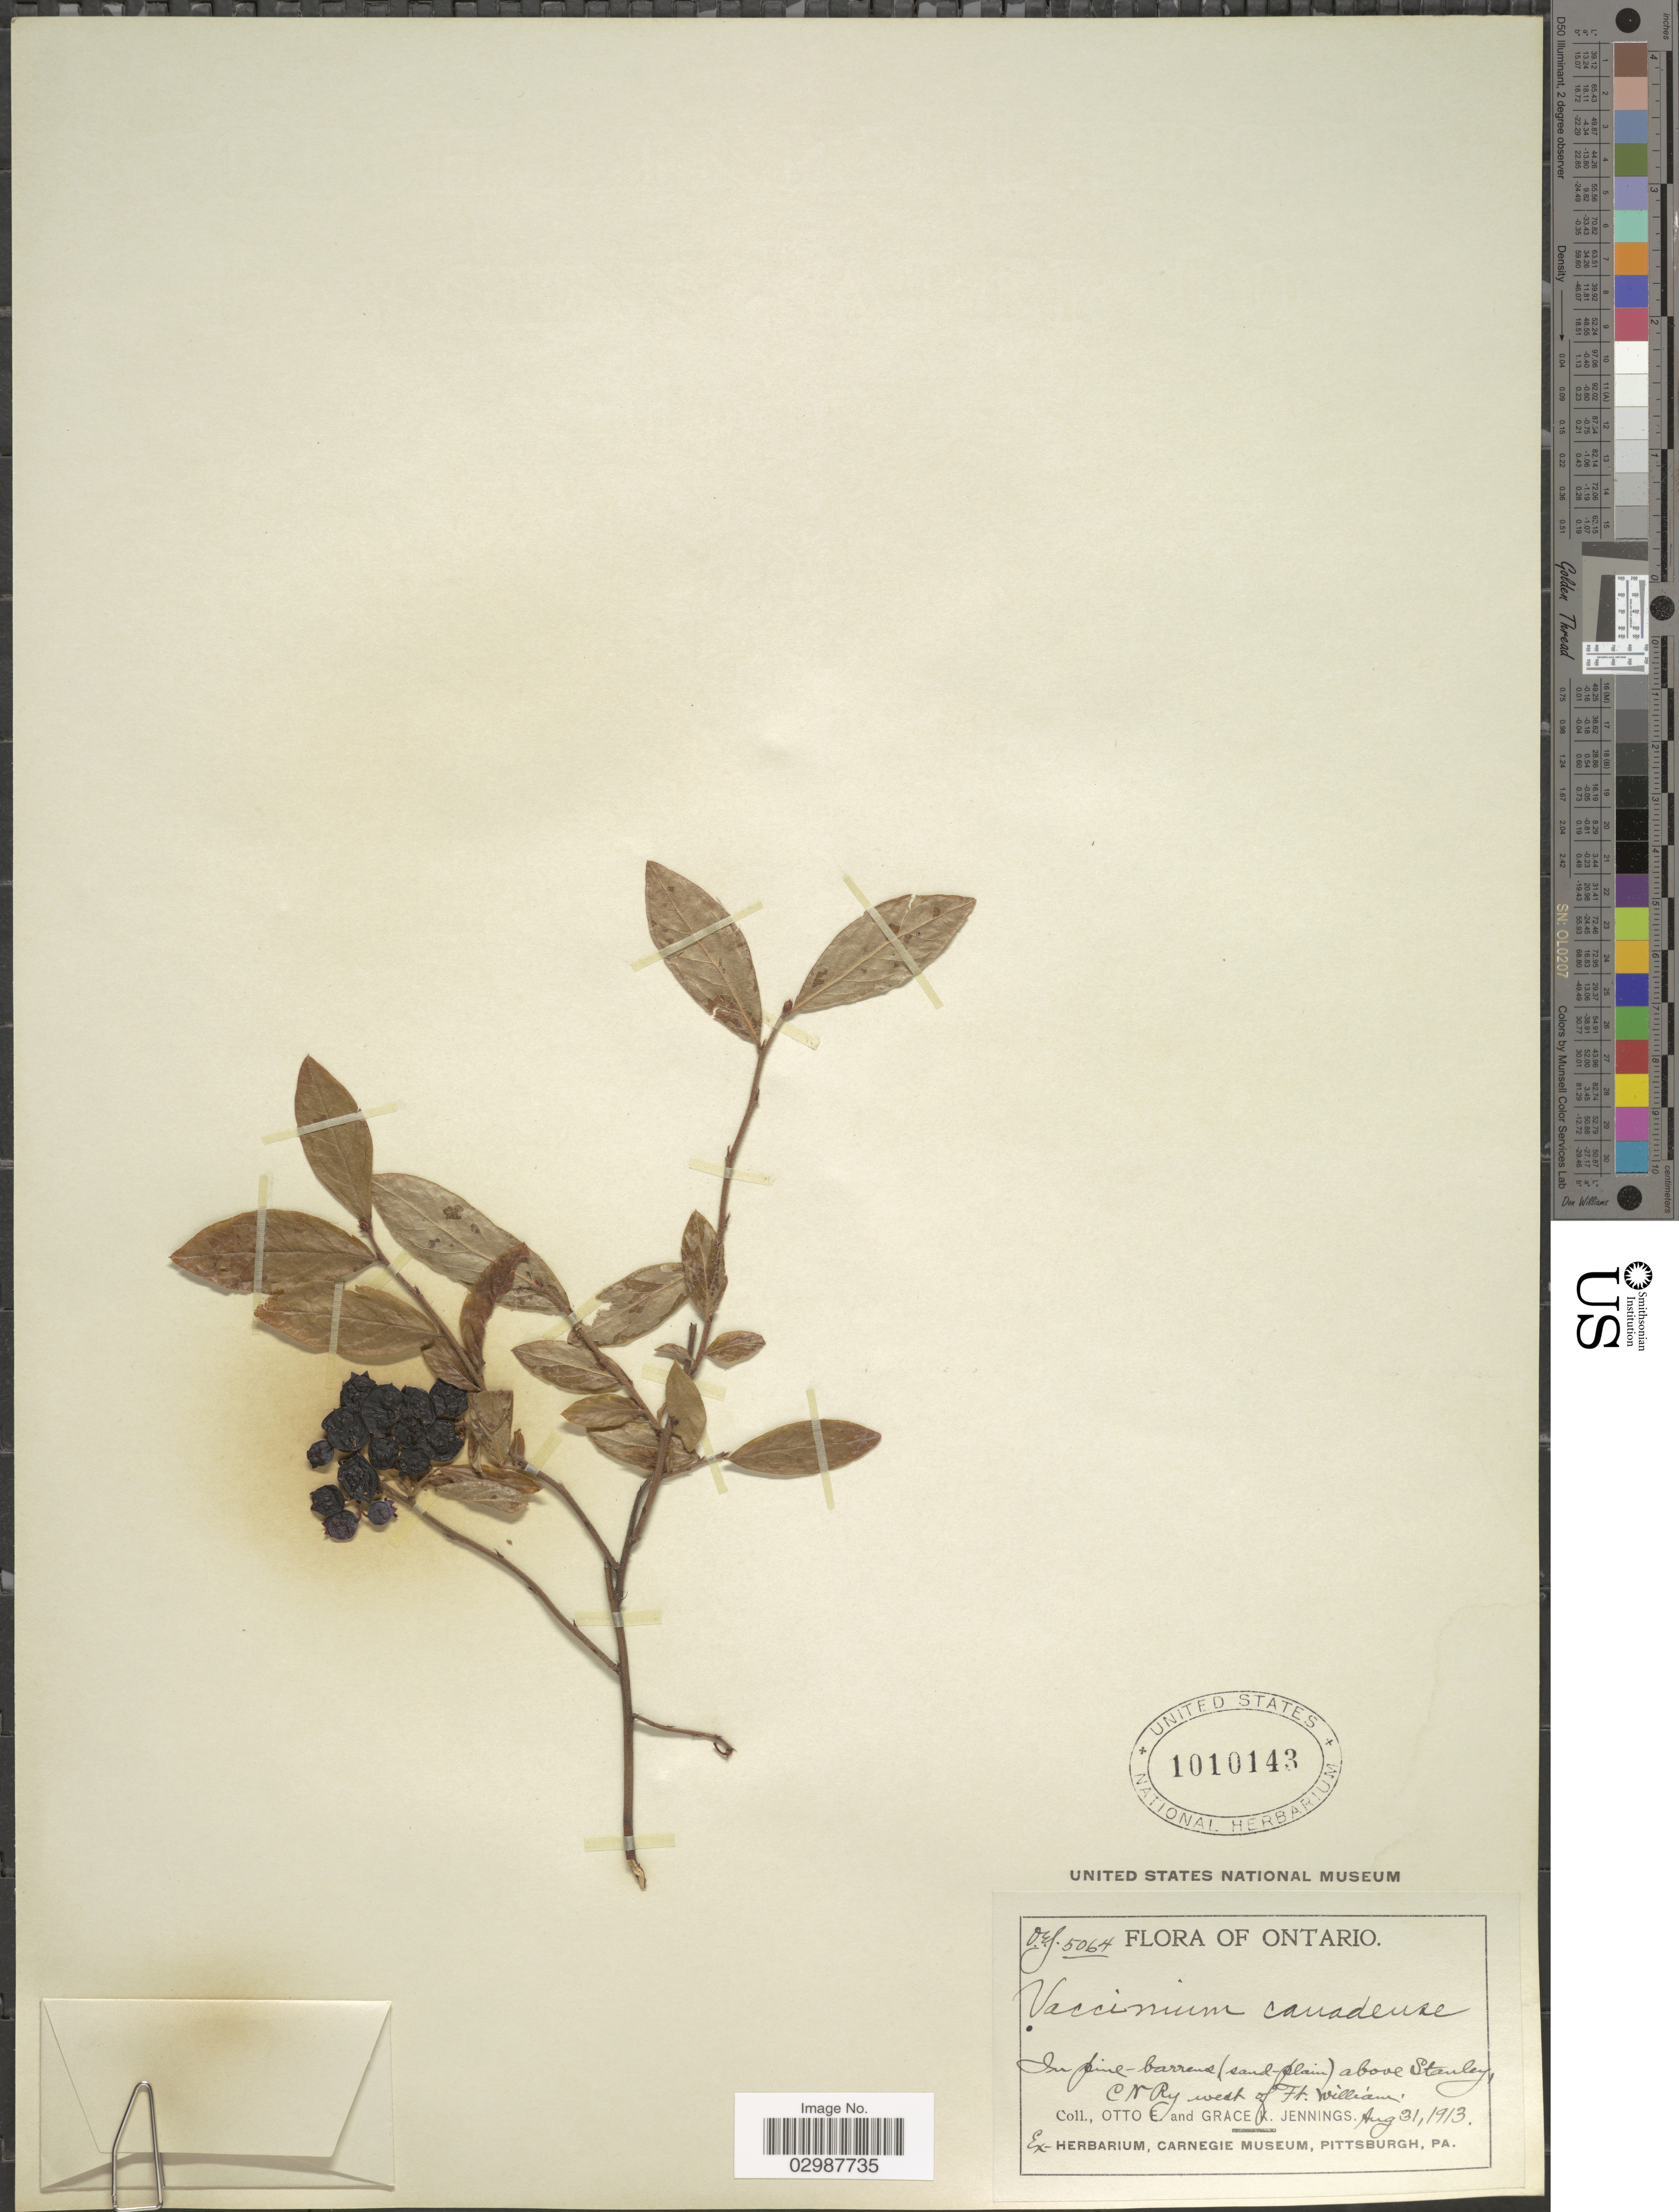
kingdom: Plantae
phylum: Tracheophyta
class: Magnoliopsida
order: Ericales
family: Ericaceae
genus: Vaccinium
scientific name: Vaccinium canadense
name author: Kalm ex Richardson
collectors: O. E. Jennings & G. K. Jennings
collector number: O.E.J.5064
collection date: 1913-08-31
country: Canada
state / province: Ontario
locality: Above Stanley, C N Ry west of Ft. William.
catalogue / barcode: US 1010143